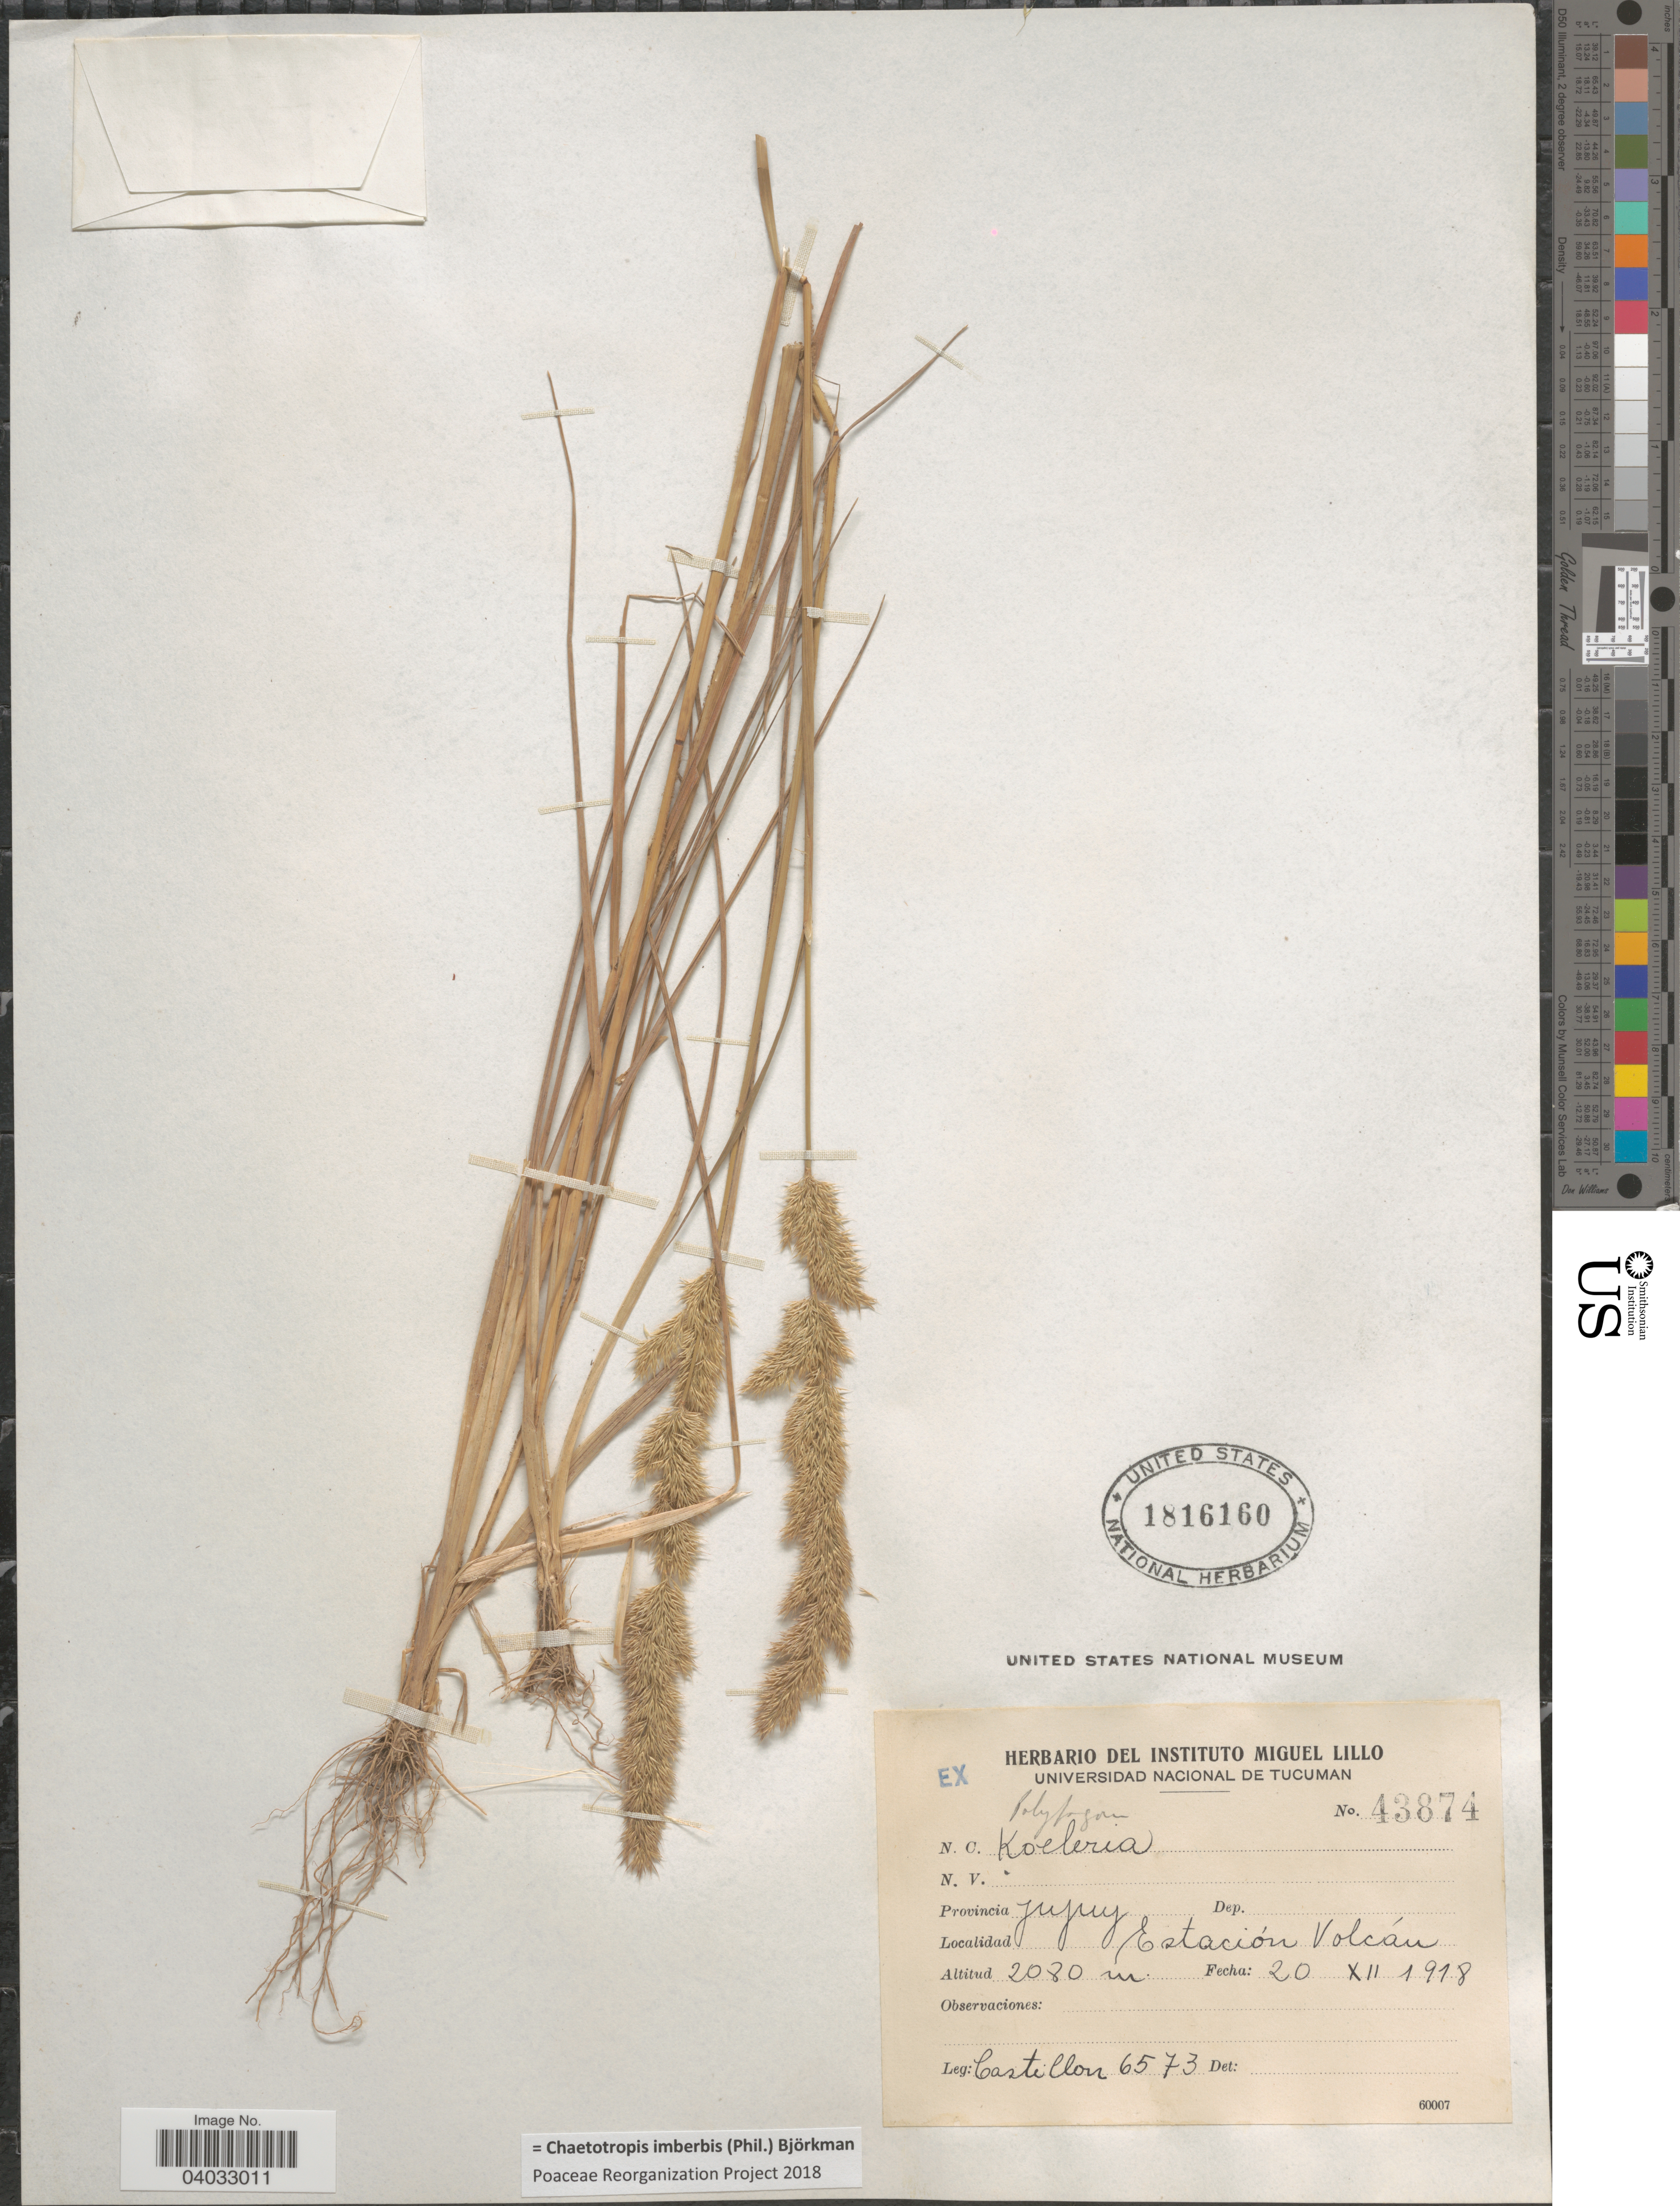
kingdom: Plantae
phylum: Tracheophyta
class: Liliopsida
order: Poales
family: Poaceae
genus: Chaetotropis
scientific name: Chaetotropis imberbis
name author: (Phil.) Björkman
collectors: Castillon, --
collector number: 6573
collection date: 1918-12-20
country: Argentina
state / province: Jujuy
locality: Estación Volcán.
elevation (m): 2080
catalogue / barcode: US 1816160